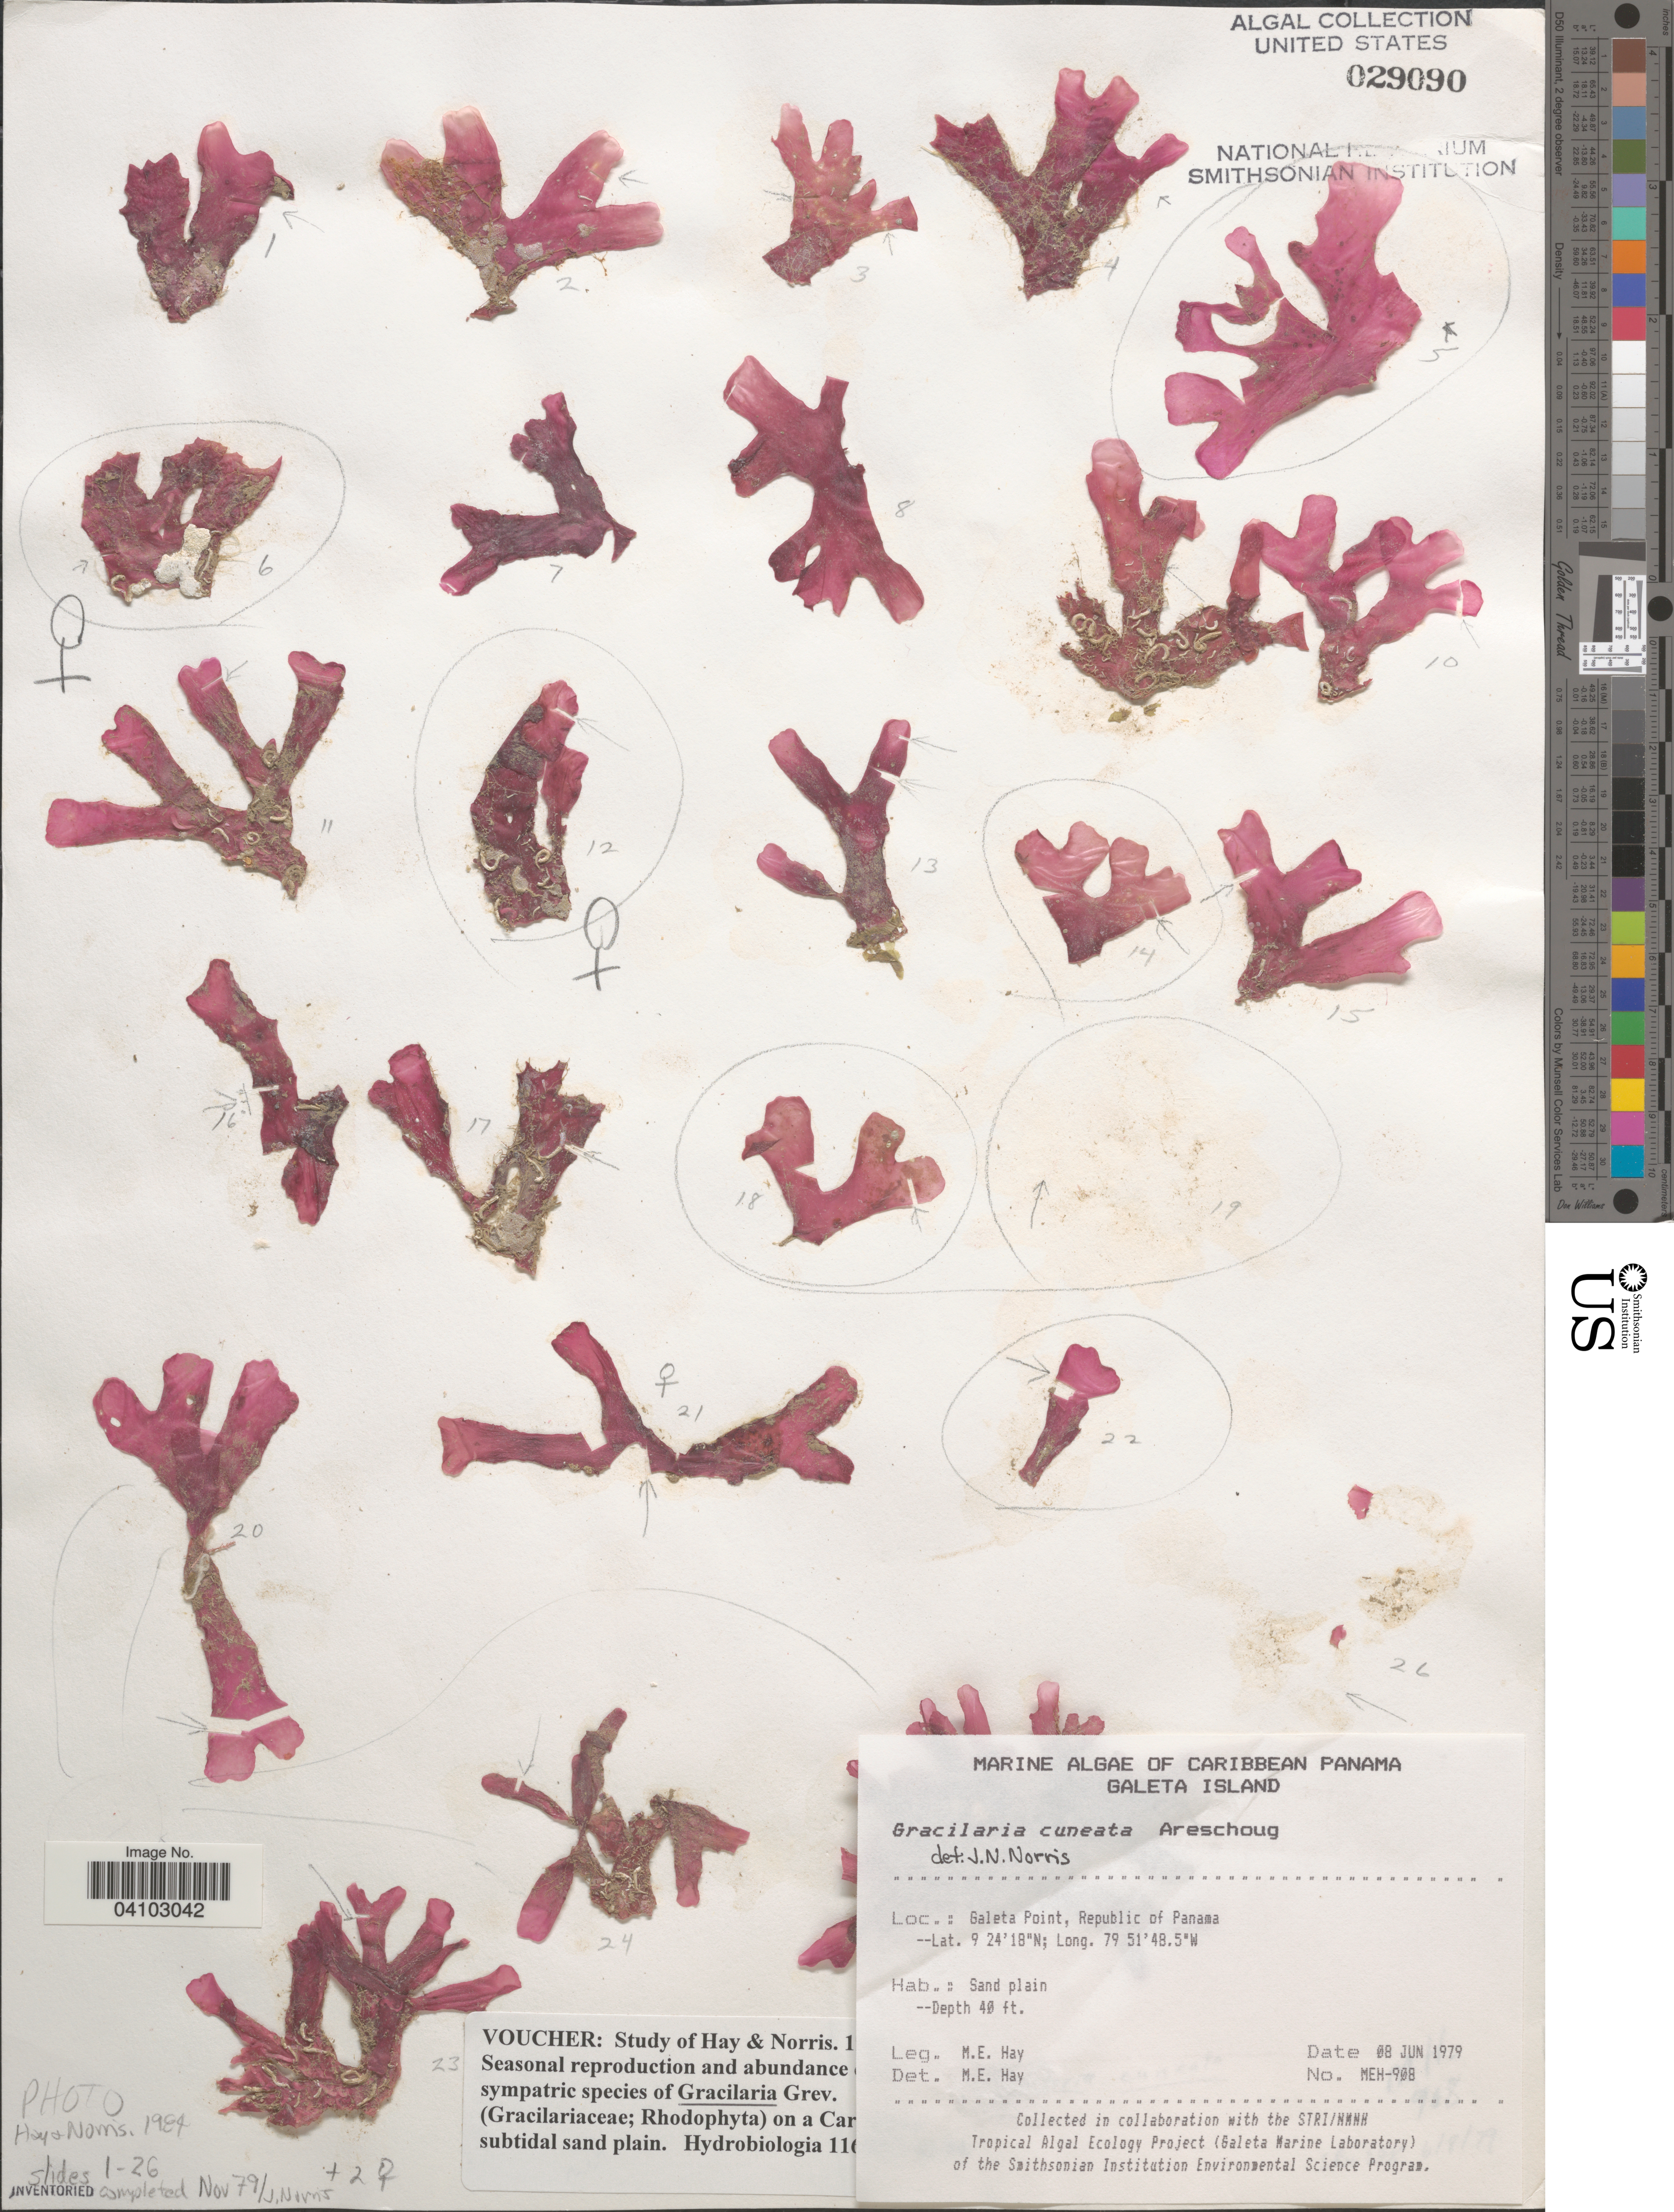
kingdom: Plantae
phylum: Rhodophyta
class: Florideophyceae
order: Gracilariales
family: Gracilariaceae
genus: Gracilaria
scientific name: Gracilaria cuneata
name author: Aresch.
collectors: M. E. Hay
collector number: MEH-908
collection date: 1979-06-08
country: Panama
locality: Caribbean Panama. Galeta Island. Galeta Point, Republic of Panama.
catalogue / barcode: US 29090